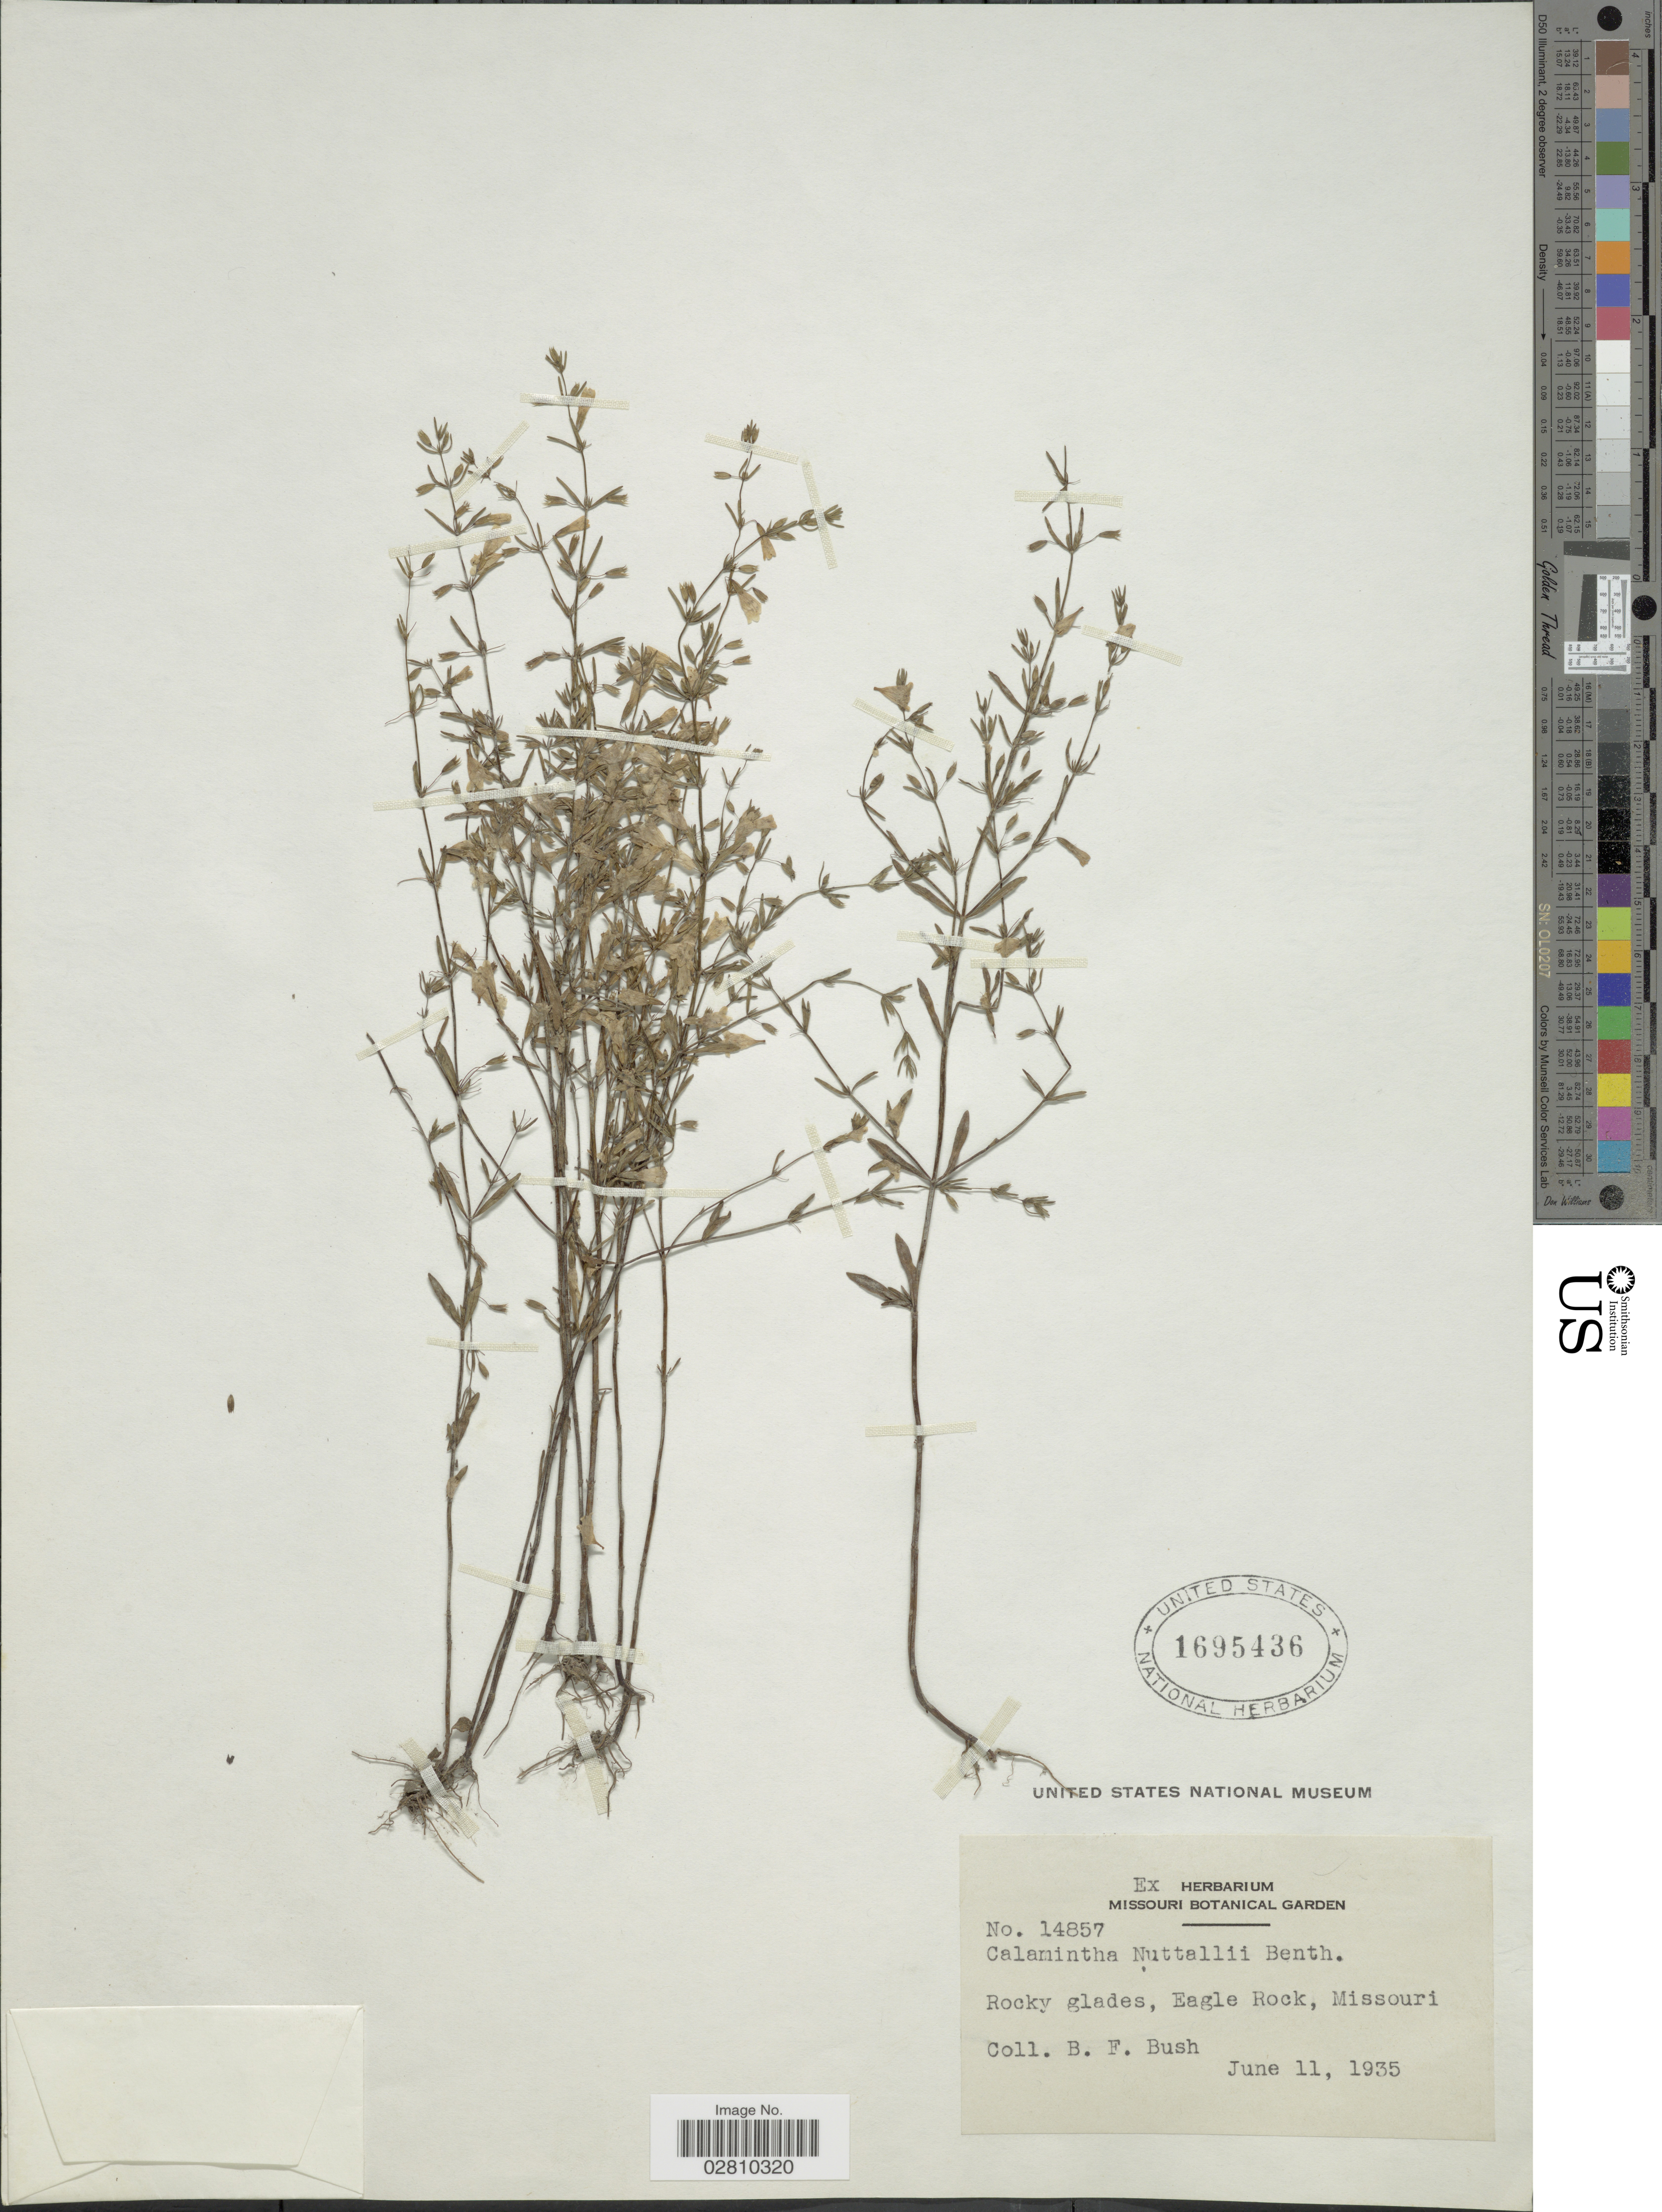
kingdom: Plantae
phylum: Tracheophyta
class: Magnoliopsida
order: Lamiales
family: Lamiaceae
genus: Clinopodium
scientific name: Clinopodium glabrum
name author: (Nutt.) Kuntze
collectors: B. F. Bush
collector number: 14857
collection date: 1935-06-11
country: United States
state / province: Missouri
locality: Rocky glades, Eagle Rock, Missouri.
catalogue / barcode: US 1695436